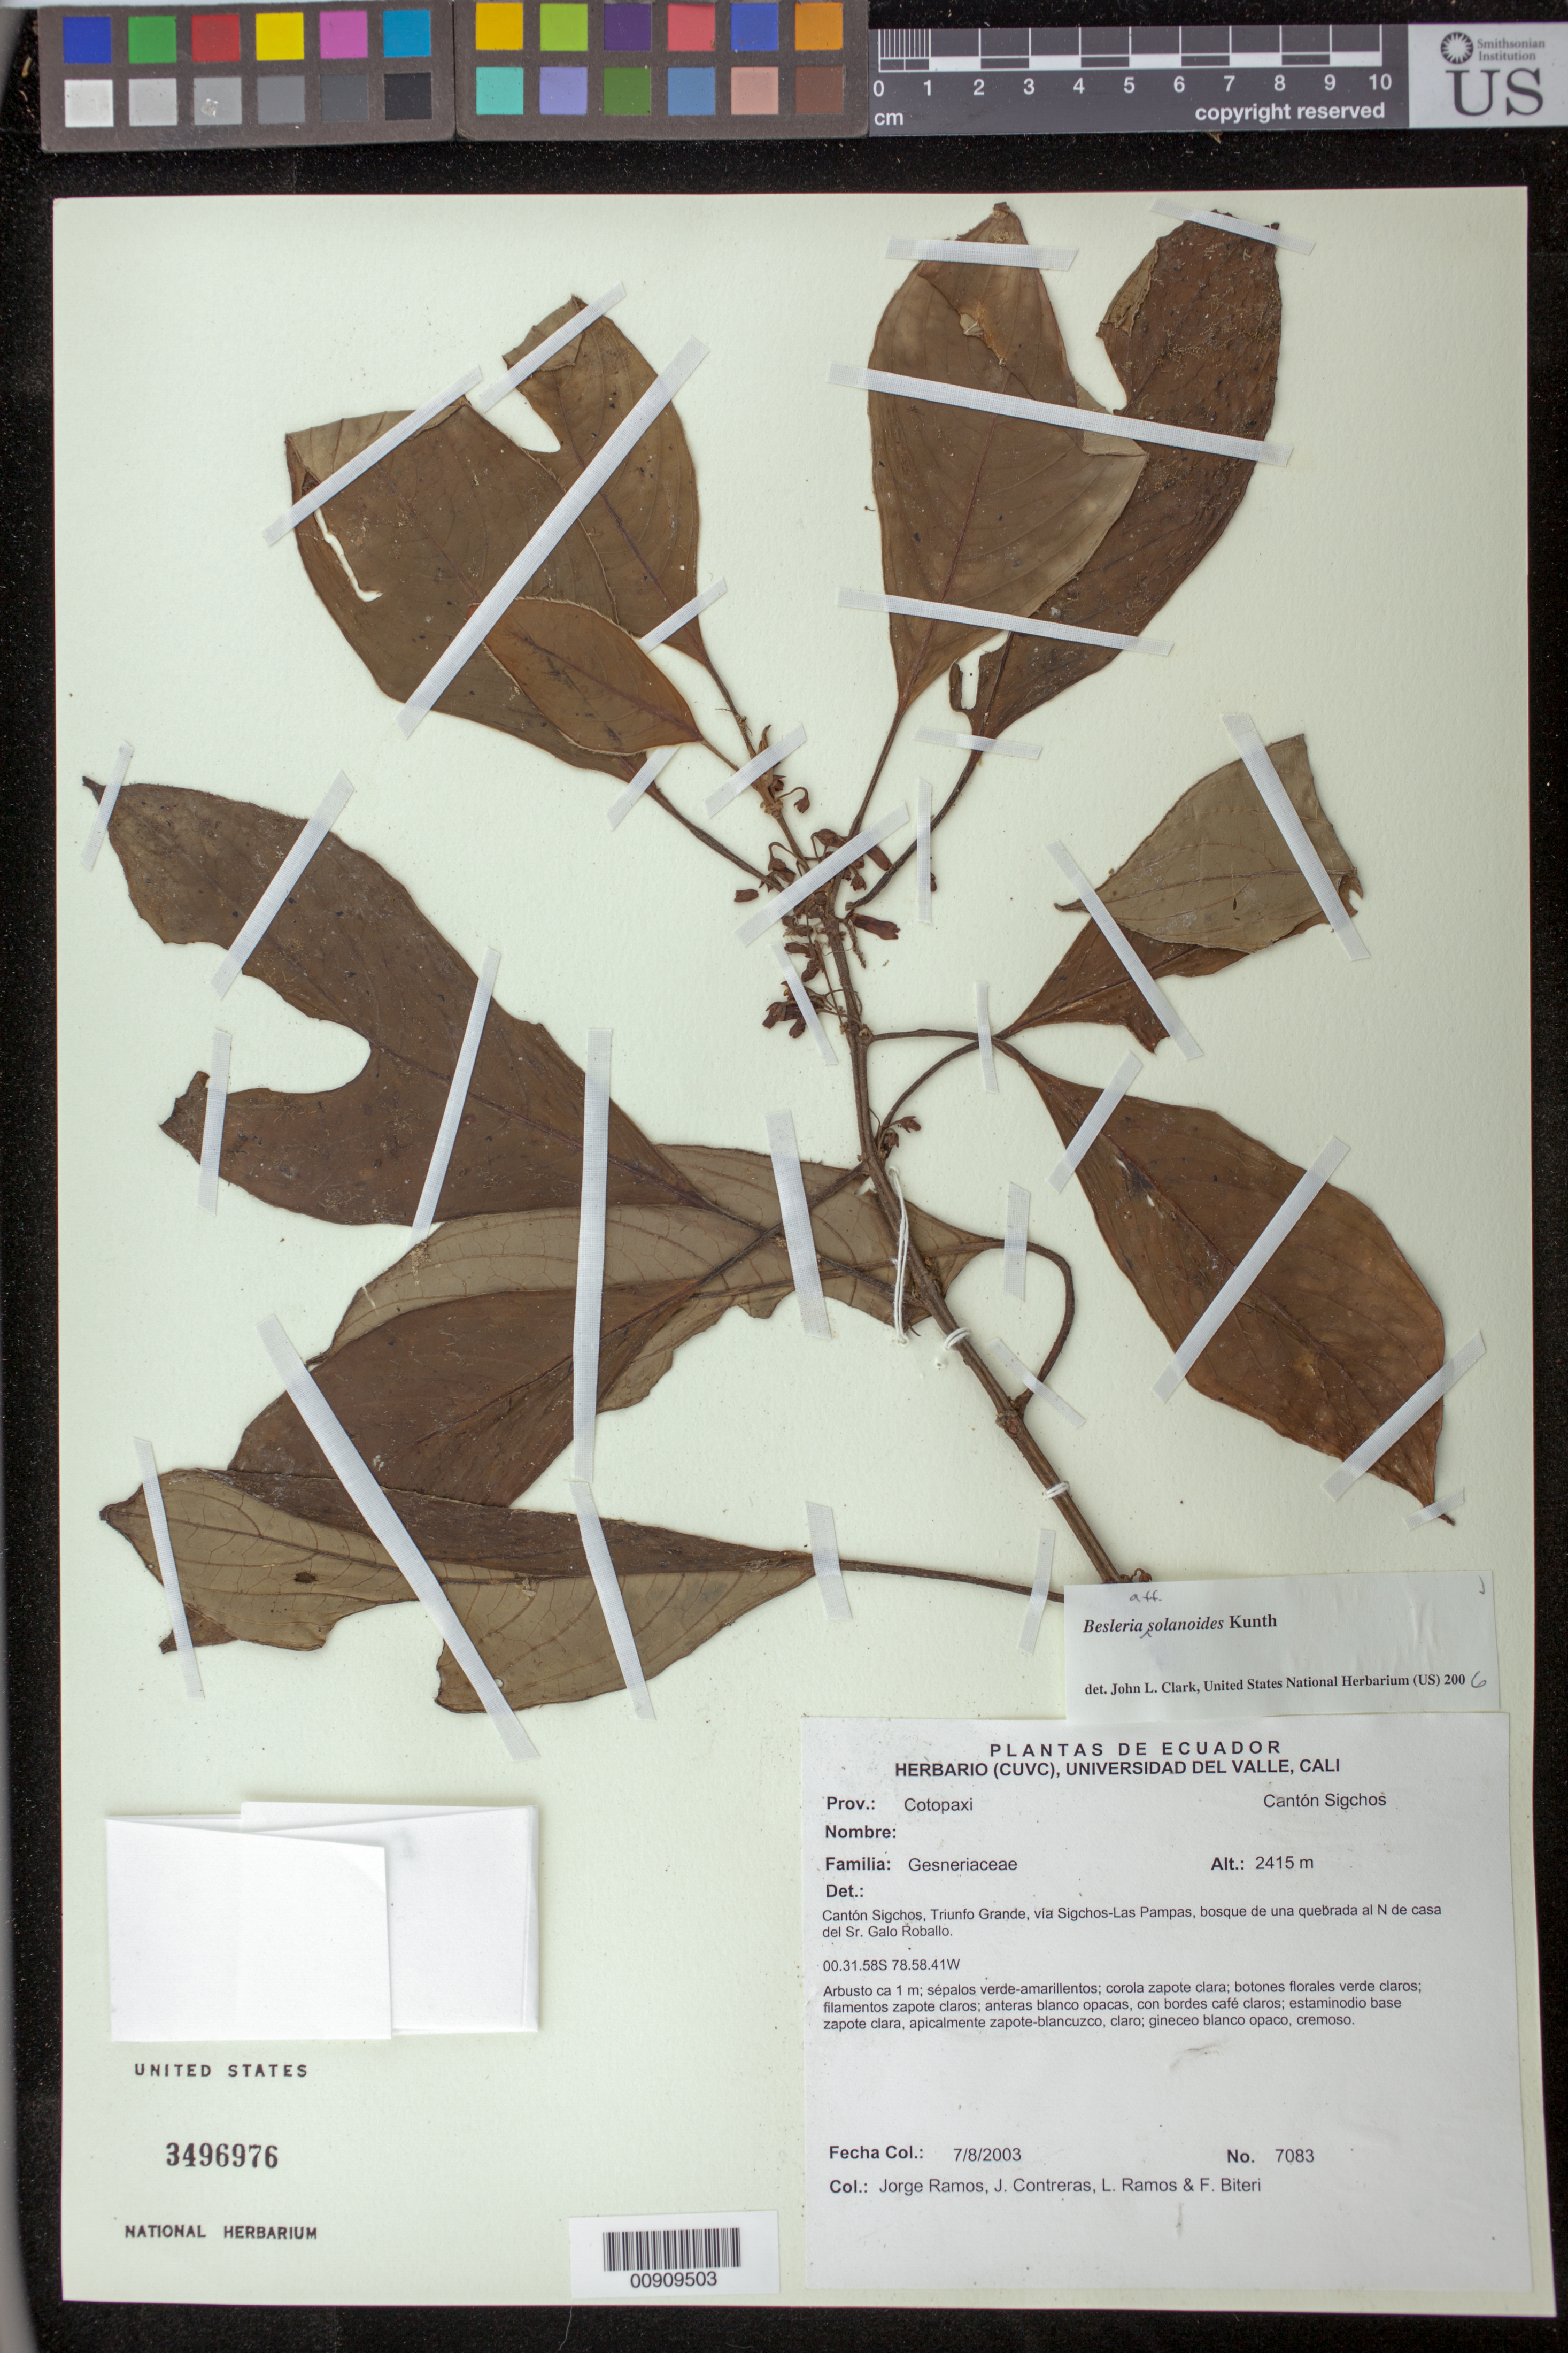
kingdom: Plantae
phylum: Tracheophyta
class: Magnoliopsida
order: Lamiales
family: Gesneriaceae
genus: Besleria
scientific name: Besleria solanoides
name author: Kunth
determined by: Clark, J. L., (SEL), The Marie Selby Botanical Garden (UNITED STATES)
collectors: J. Ramos, J. Contreras, L. Ramos & F. Biteri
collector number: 7083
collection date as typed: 07 Aug 2003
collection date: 2003-08-07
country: Ecuador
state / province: Cotopaxi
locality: Cantón Sigchos, Triunfo Grande, via Sigchos-Las Pampas, bosque de una quebrada al N de casa del Sr. Galo Roballo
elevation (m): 2415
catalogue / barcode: US 3496976